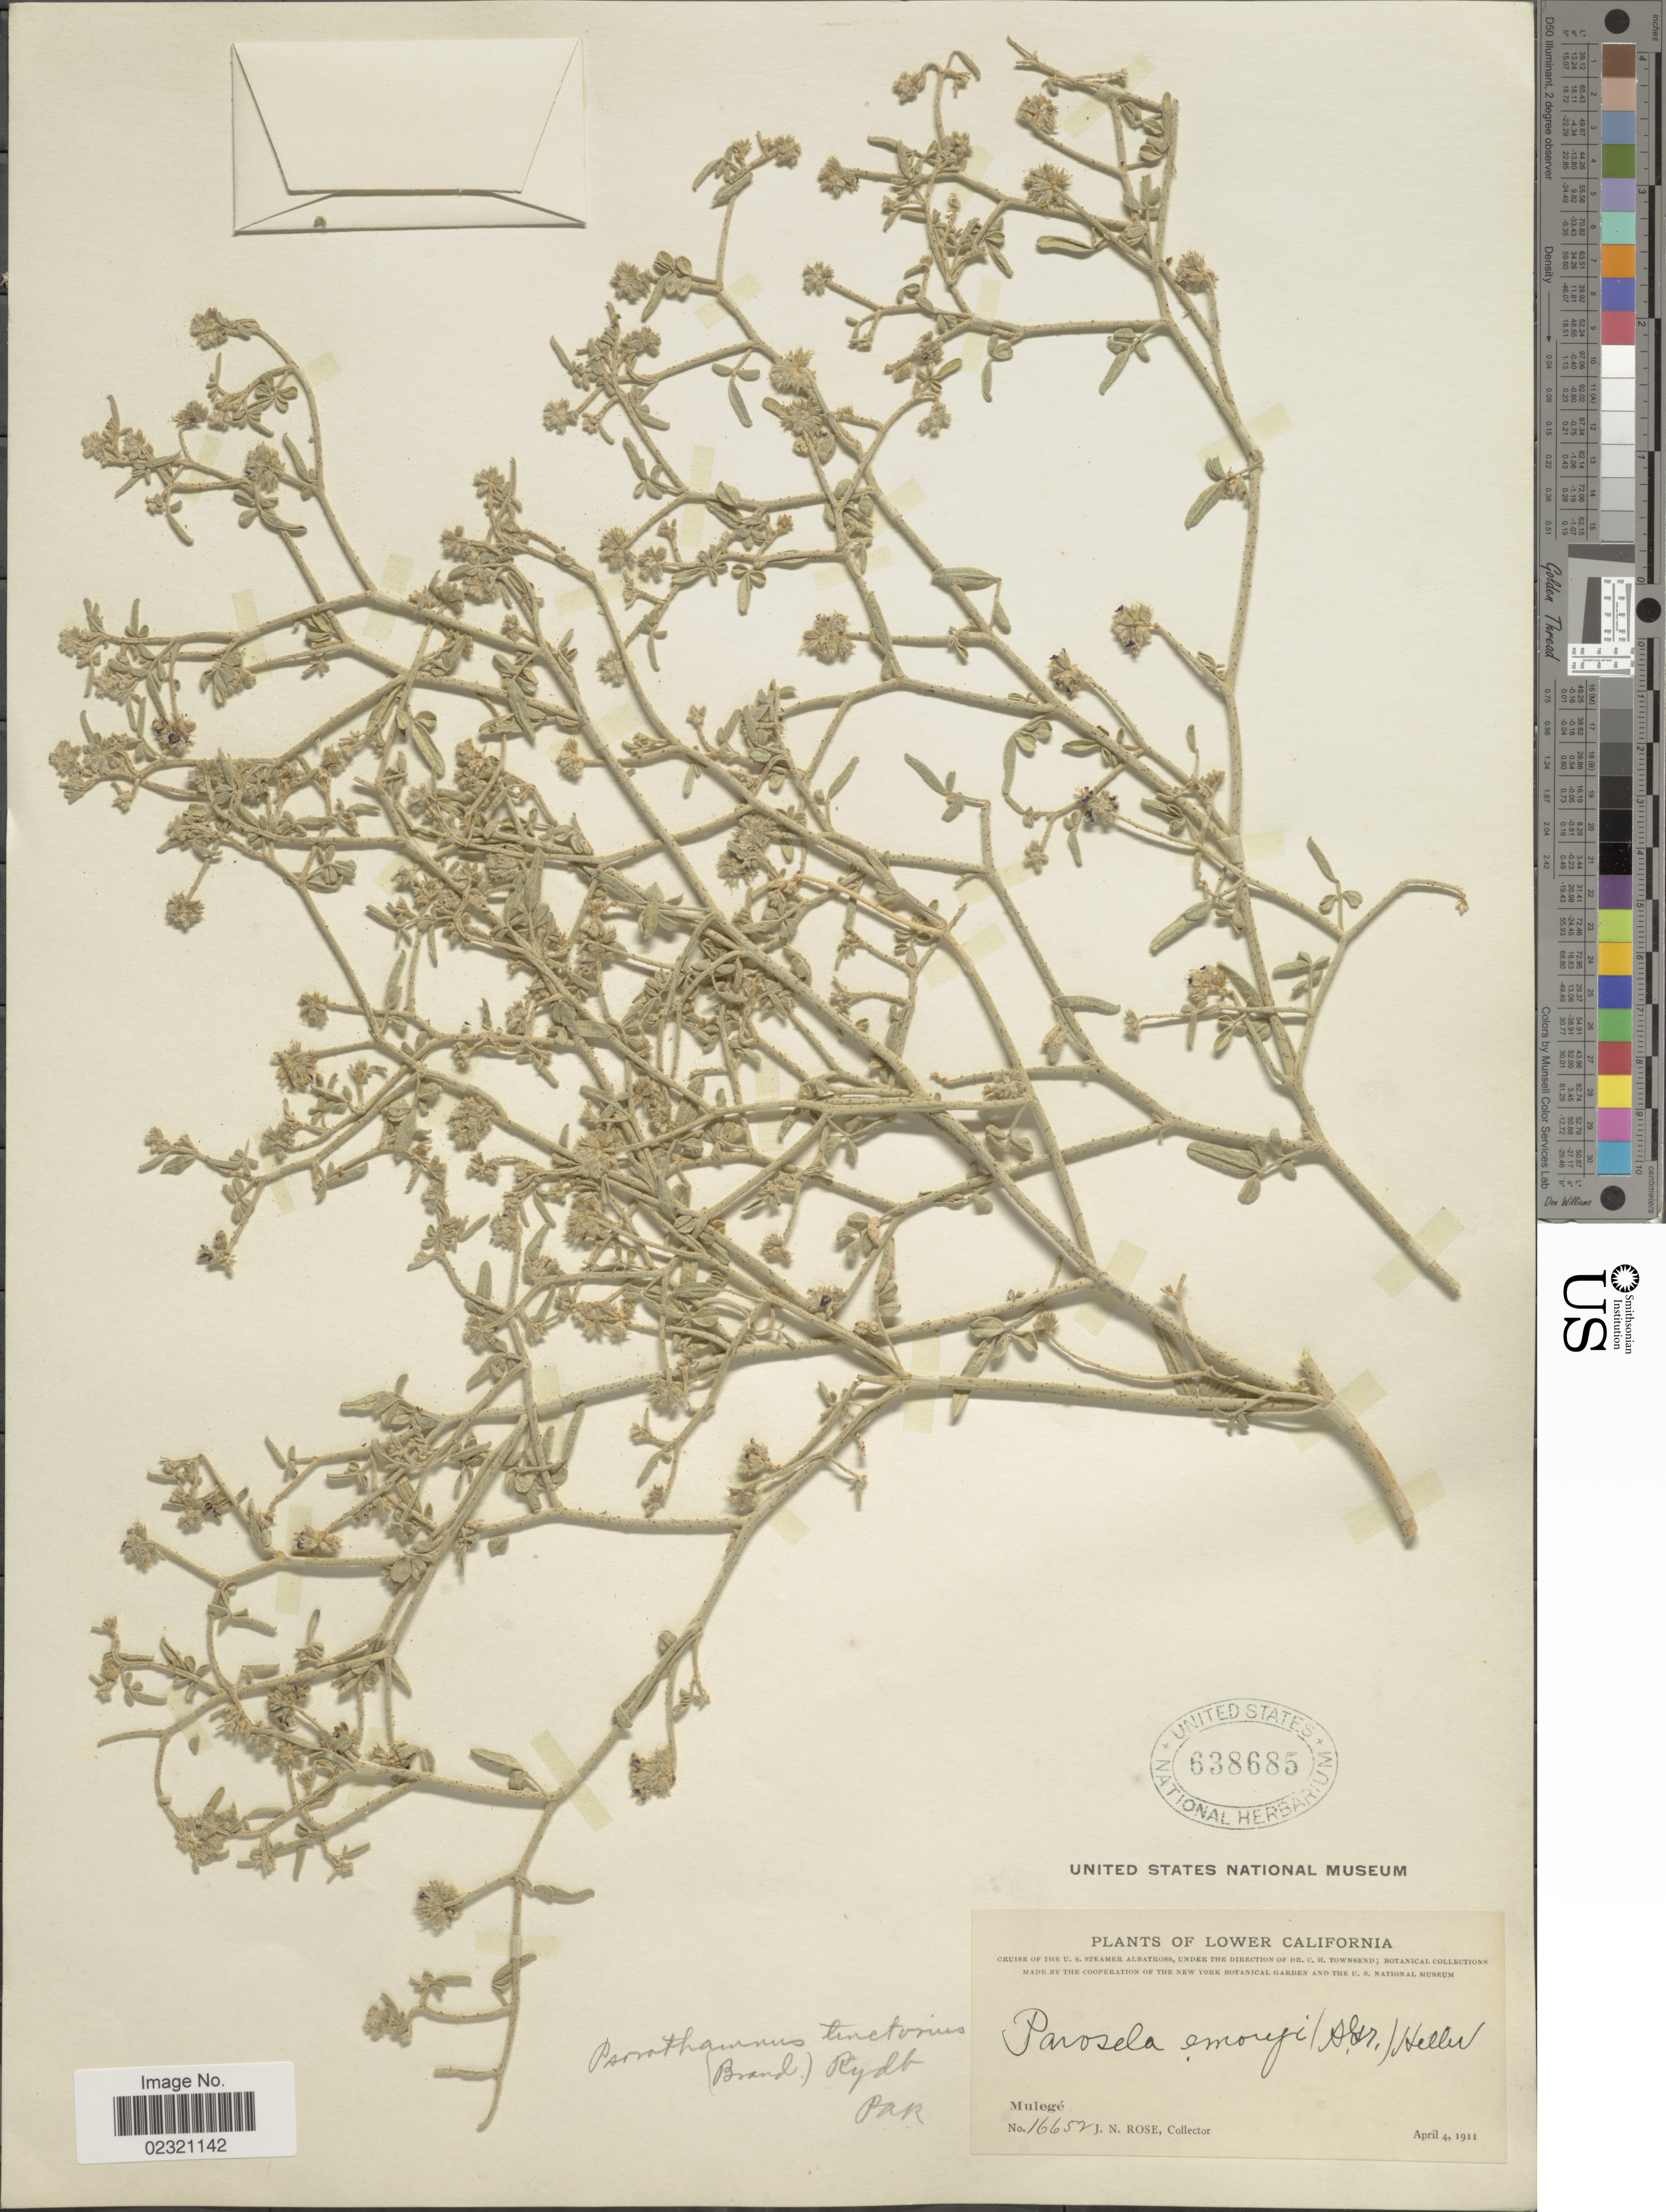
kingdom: Plantae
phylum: Tracheophyta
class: Magnoliopsida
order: Fabales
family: Fabaceae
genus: Psorothamnus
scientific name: Psorothamnus emoryi var. arenarius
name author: (Brandegee) Rydb.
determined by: Strong, M. T., (US), Smithsonian Institution - National Museum of Natural History (UNITED STATES)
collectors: J. N. Rose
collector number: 16652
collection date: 1911-04-04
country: Mexico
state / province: Baja California Sur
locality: Lower California, Mulege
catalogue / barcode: US 638685